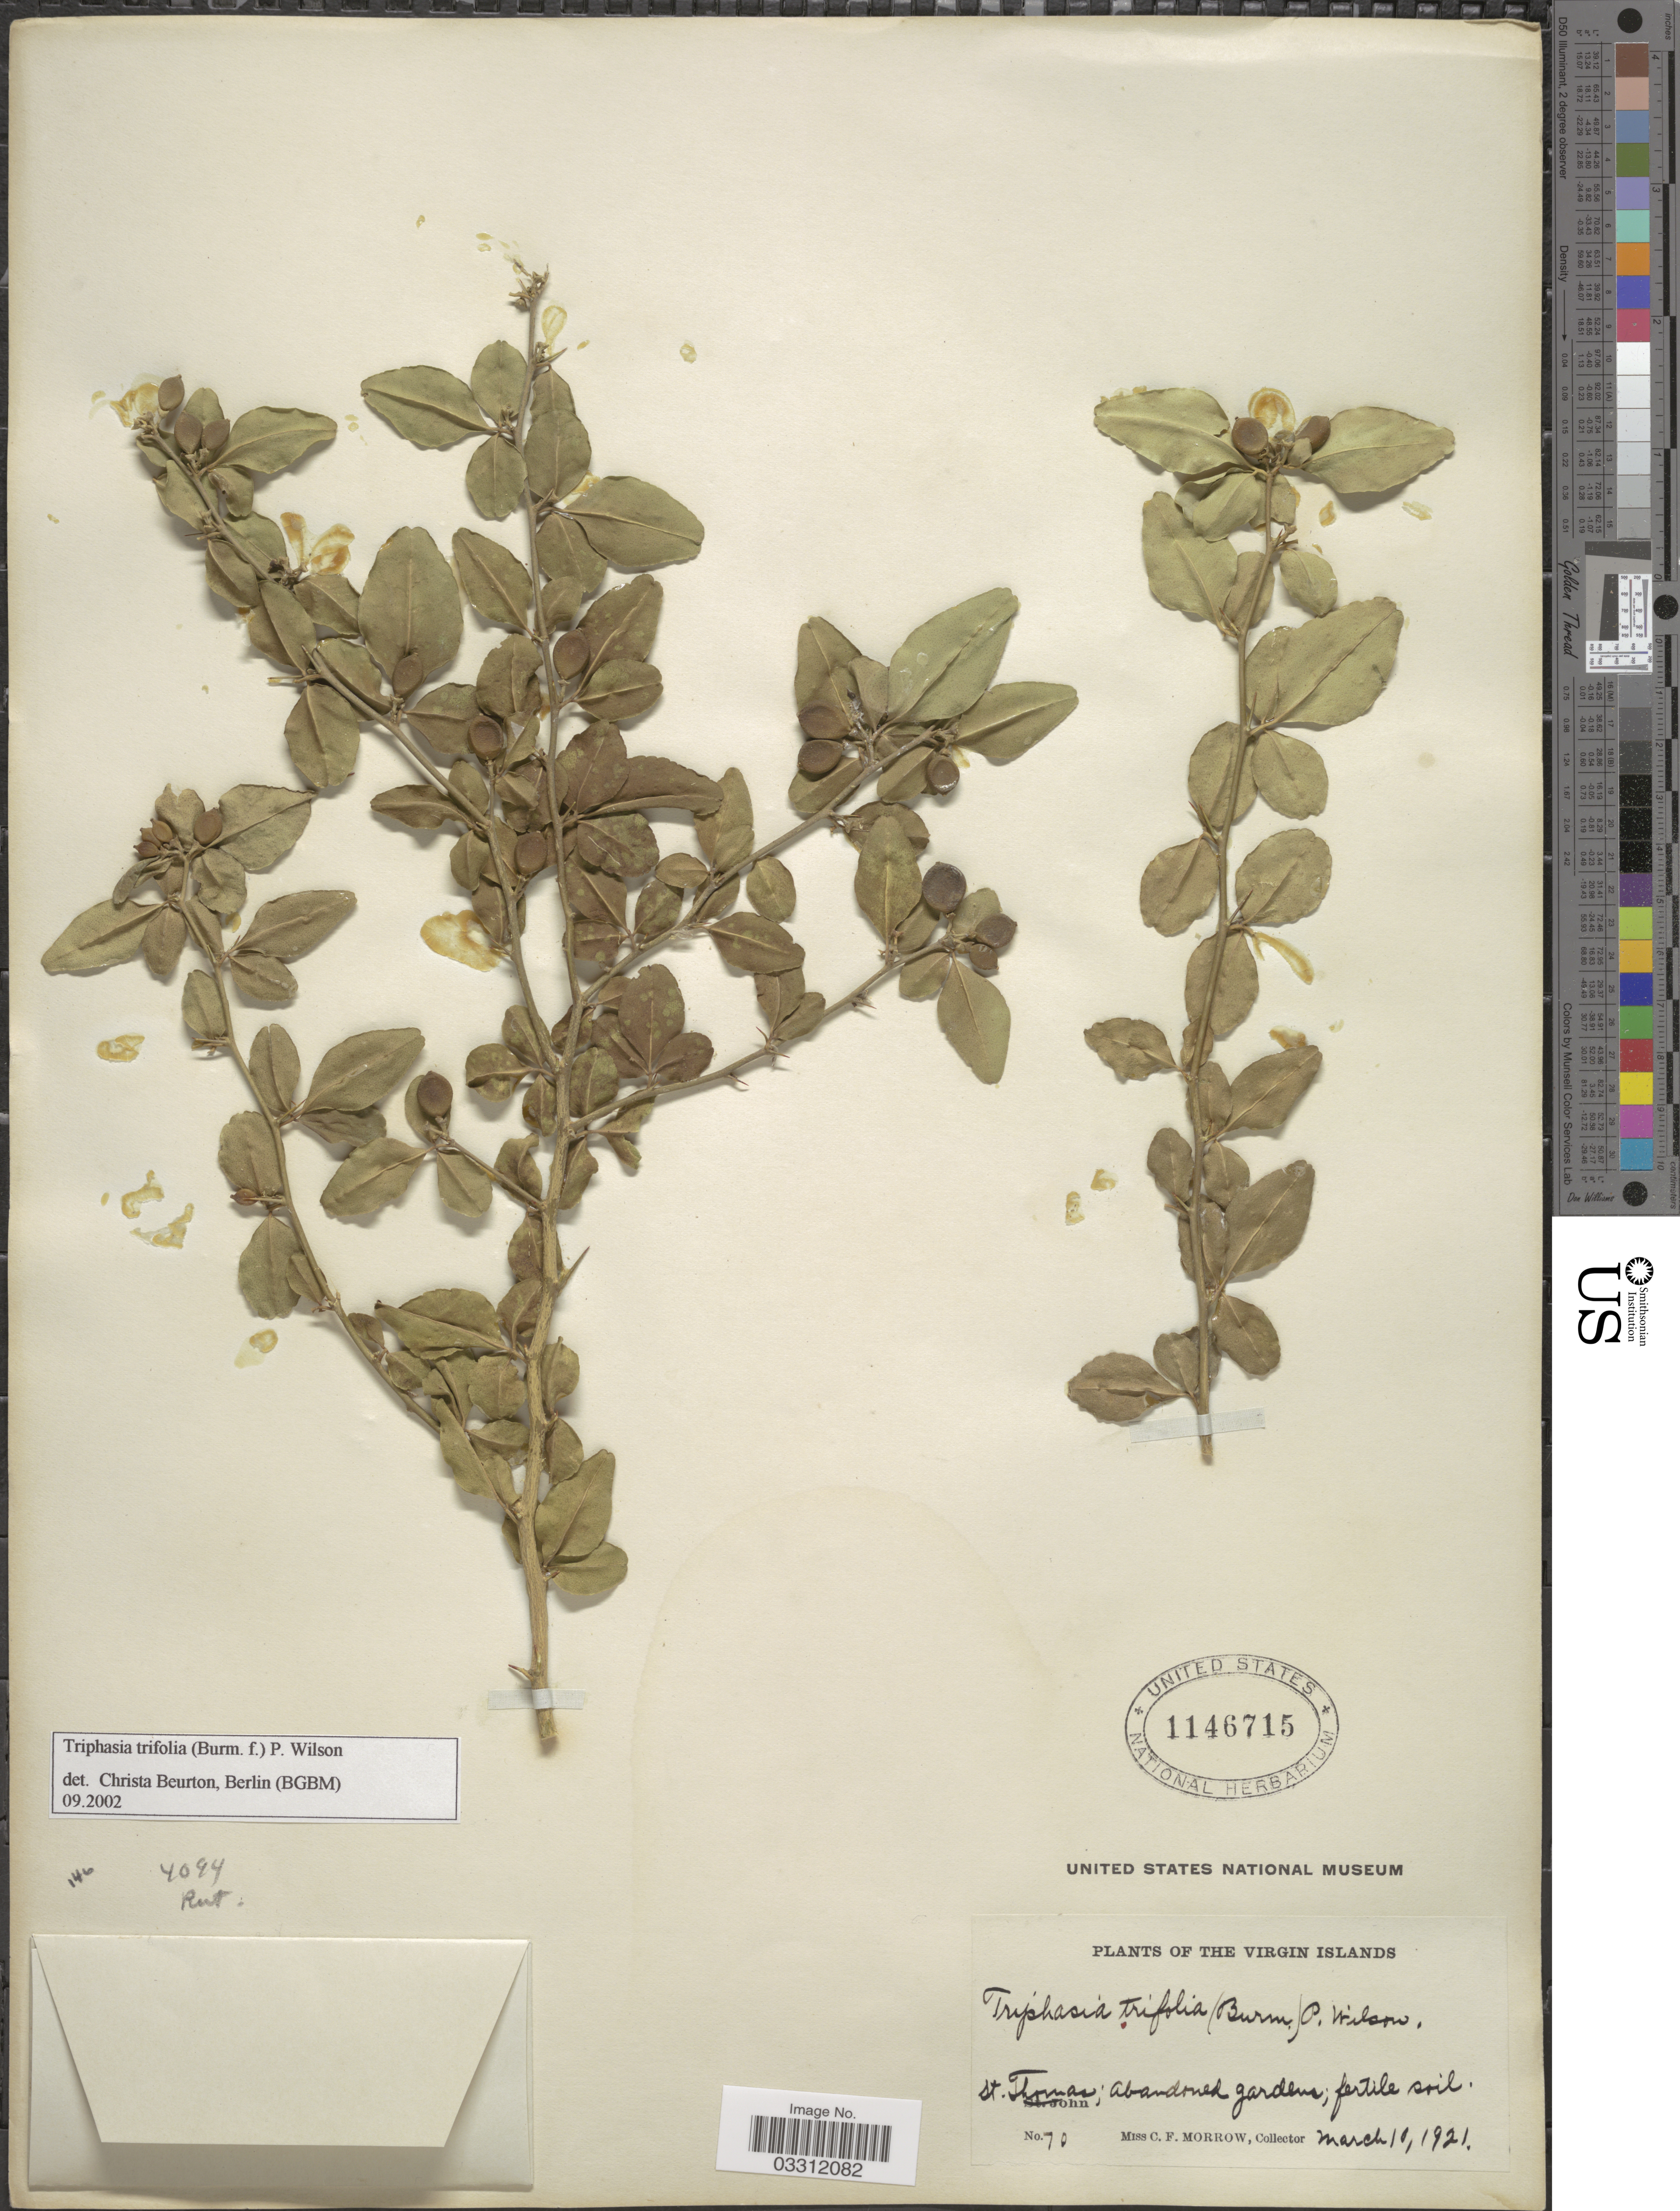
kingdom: Plantae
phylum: Tracheophyta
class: Magnoliopsida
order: Sapindales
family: Rutaceae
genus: Triphasia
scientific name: Triphasia trifoliata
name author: DC.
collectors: C. Morrow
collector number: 70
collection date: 1921-03-10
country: U.S. Virgin Islands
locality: The Virgin Islands, St. Thomas; abandoned gardens.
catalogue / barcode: US 1146715